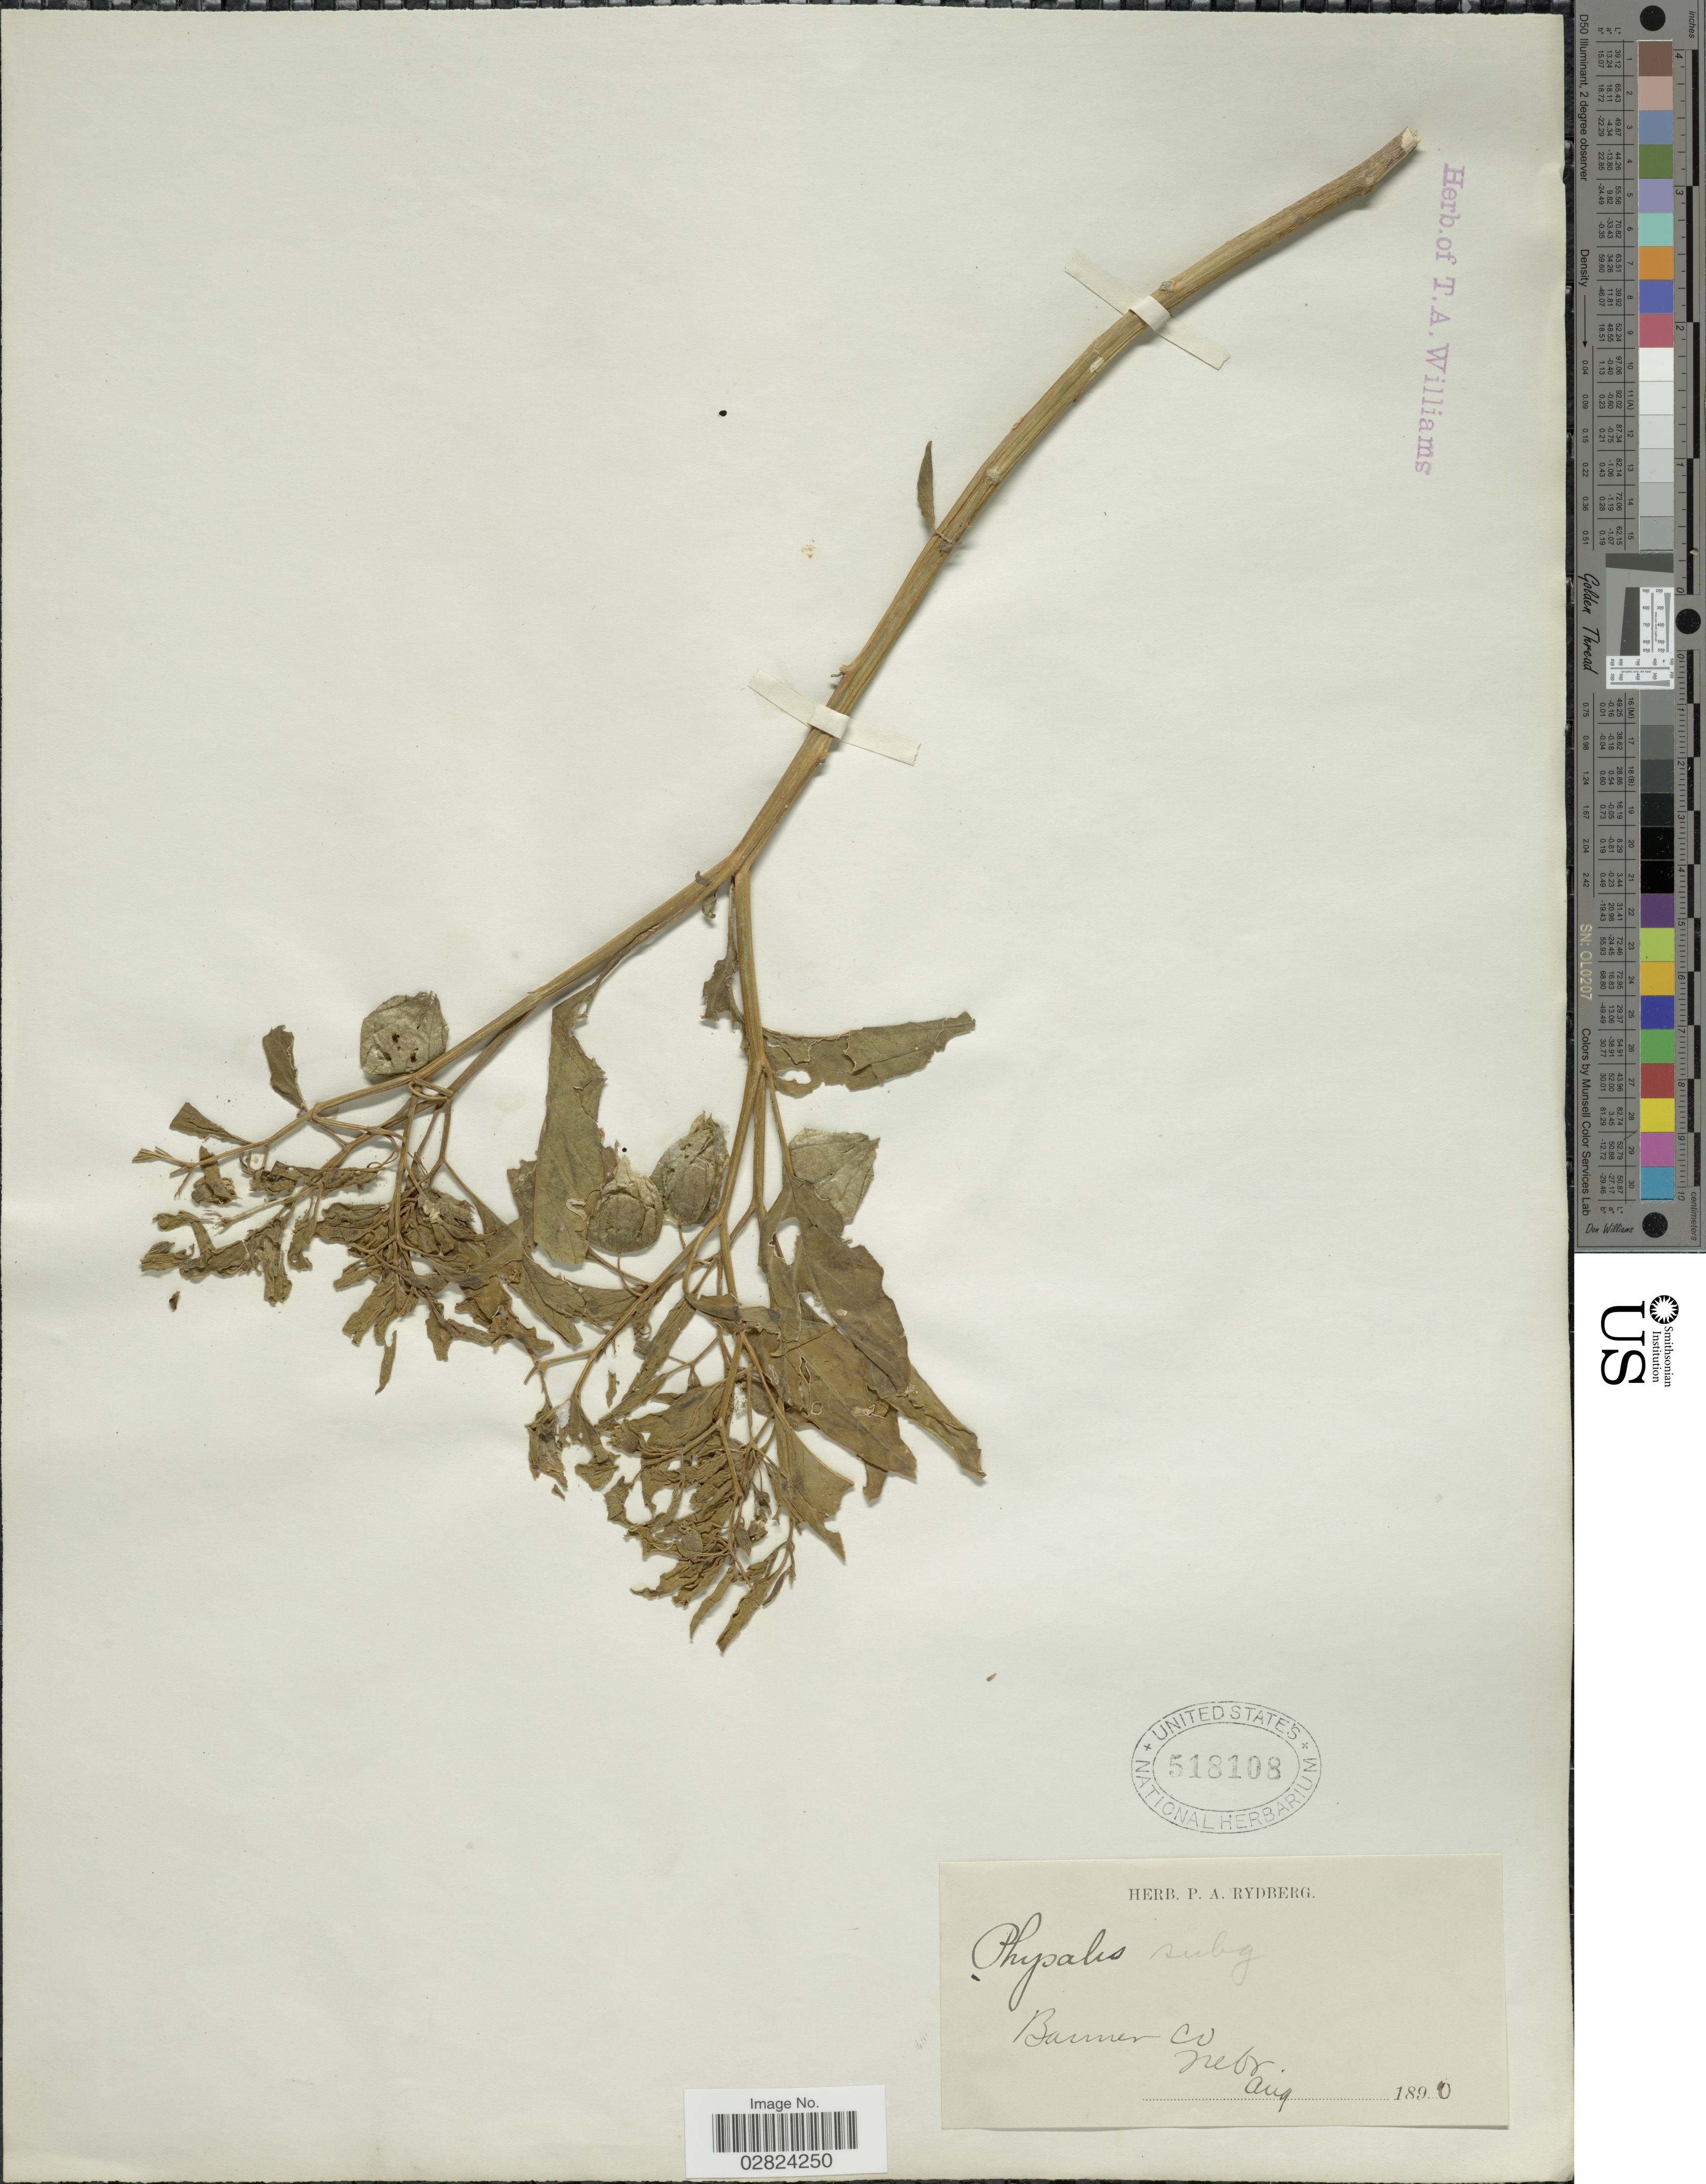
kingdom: Plantae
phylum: Tracheophyta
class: Magnoliopsida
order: Solanales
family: Solanaceae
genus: Physalis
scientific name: Physalis subglabrata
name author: Mack. & Bush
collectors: ex herb. P. A. Rydberg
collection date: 1890-08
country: United States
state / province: Nebraska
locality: Banner Co., Nebr.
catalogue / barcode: US 518108